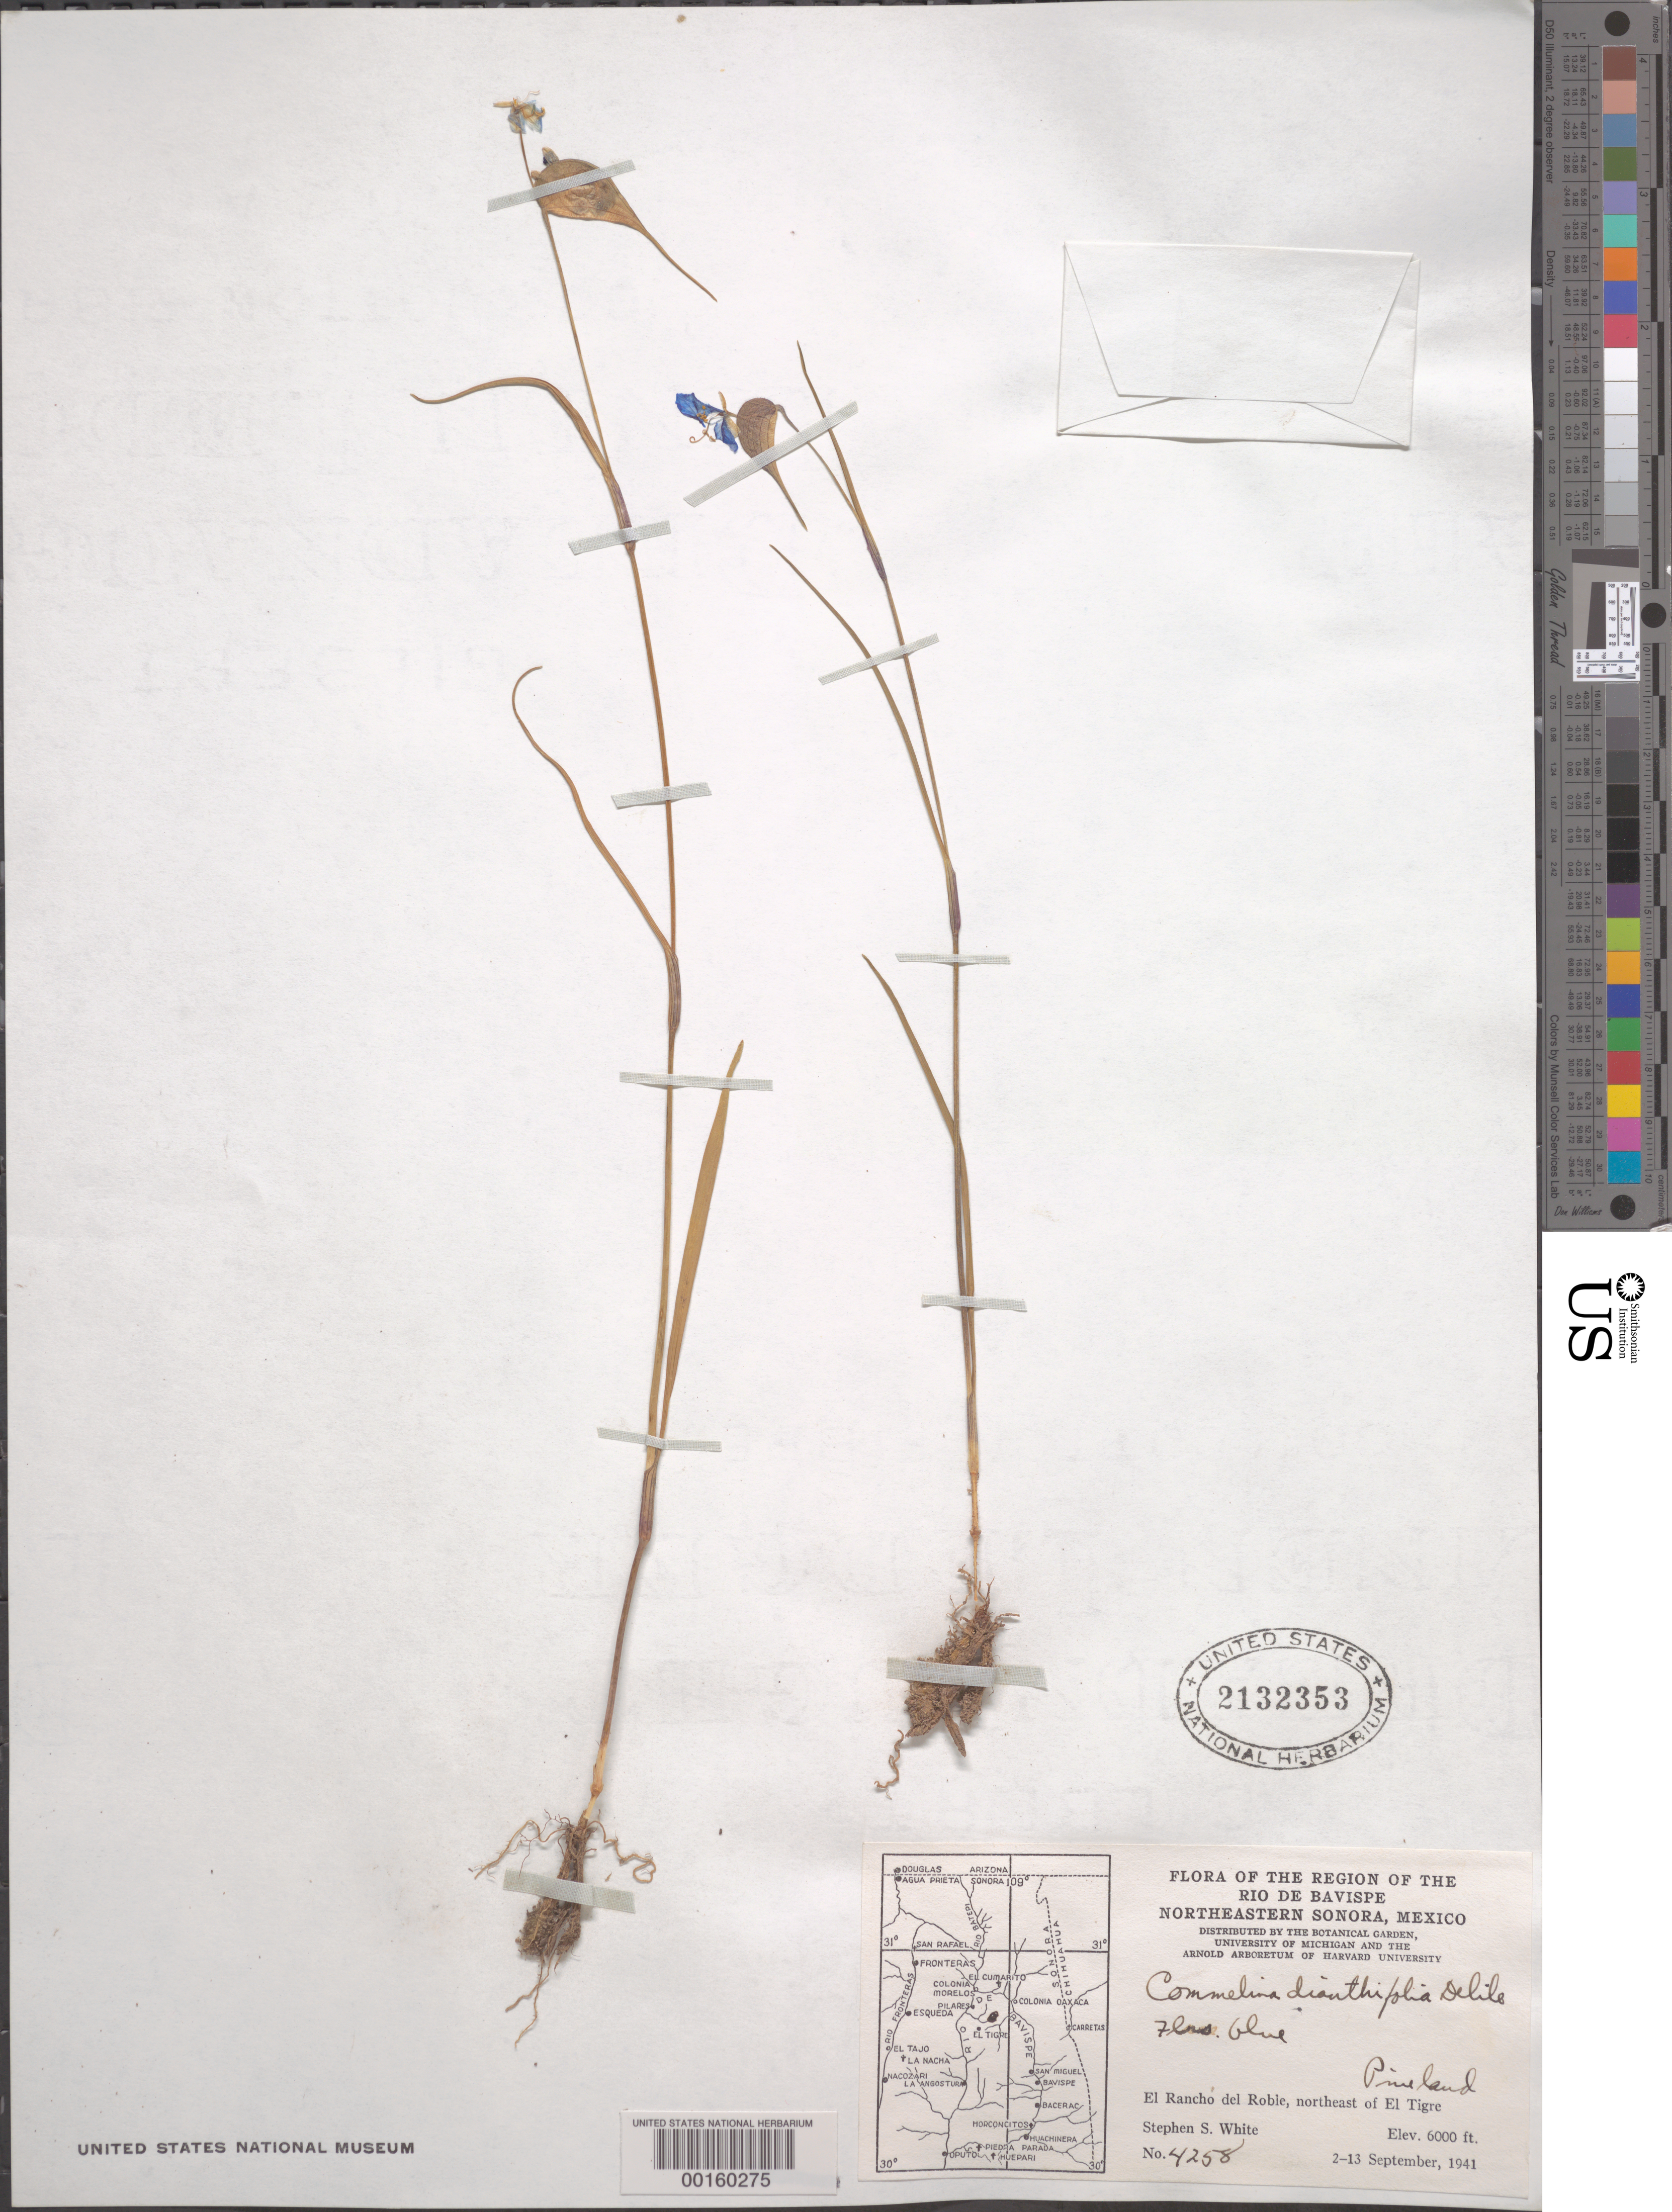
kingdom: Plantae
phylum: Tracheophyta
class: Liliopsida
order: Commelinales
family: Commelinaceae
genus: Commelina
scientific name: Commelina dianthifolia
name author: Redouté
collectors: S. White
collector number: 4258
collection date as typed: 02 Sep 1941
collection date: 1941-09-02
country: Mexico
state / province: Sonora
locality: El tigre mun. (?), el rancho del roble, NE of el tigre region of the rio de bavispe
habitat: Pineland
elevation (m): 1830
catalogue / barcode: US 2132353